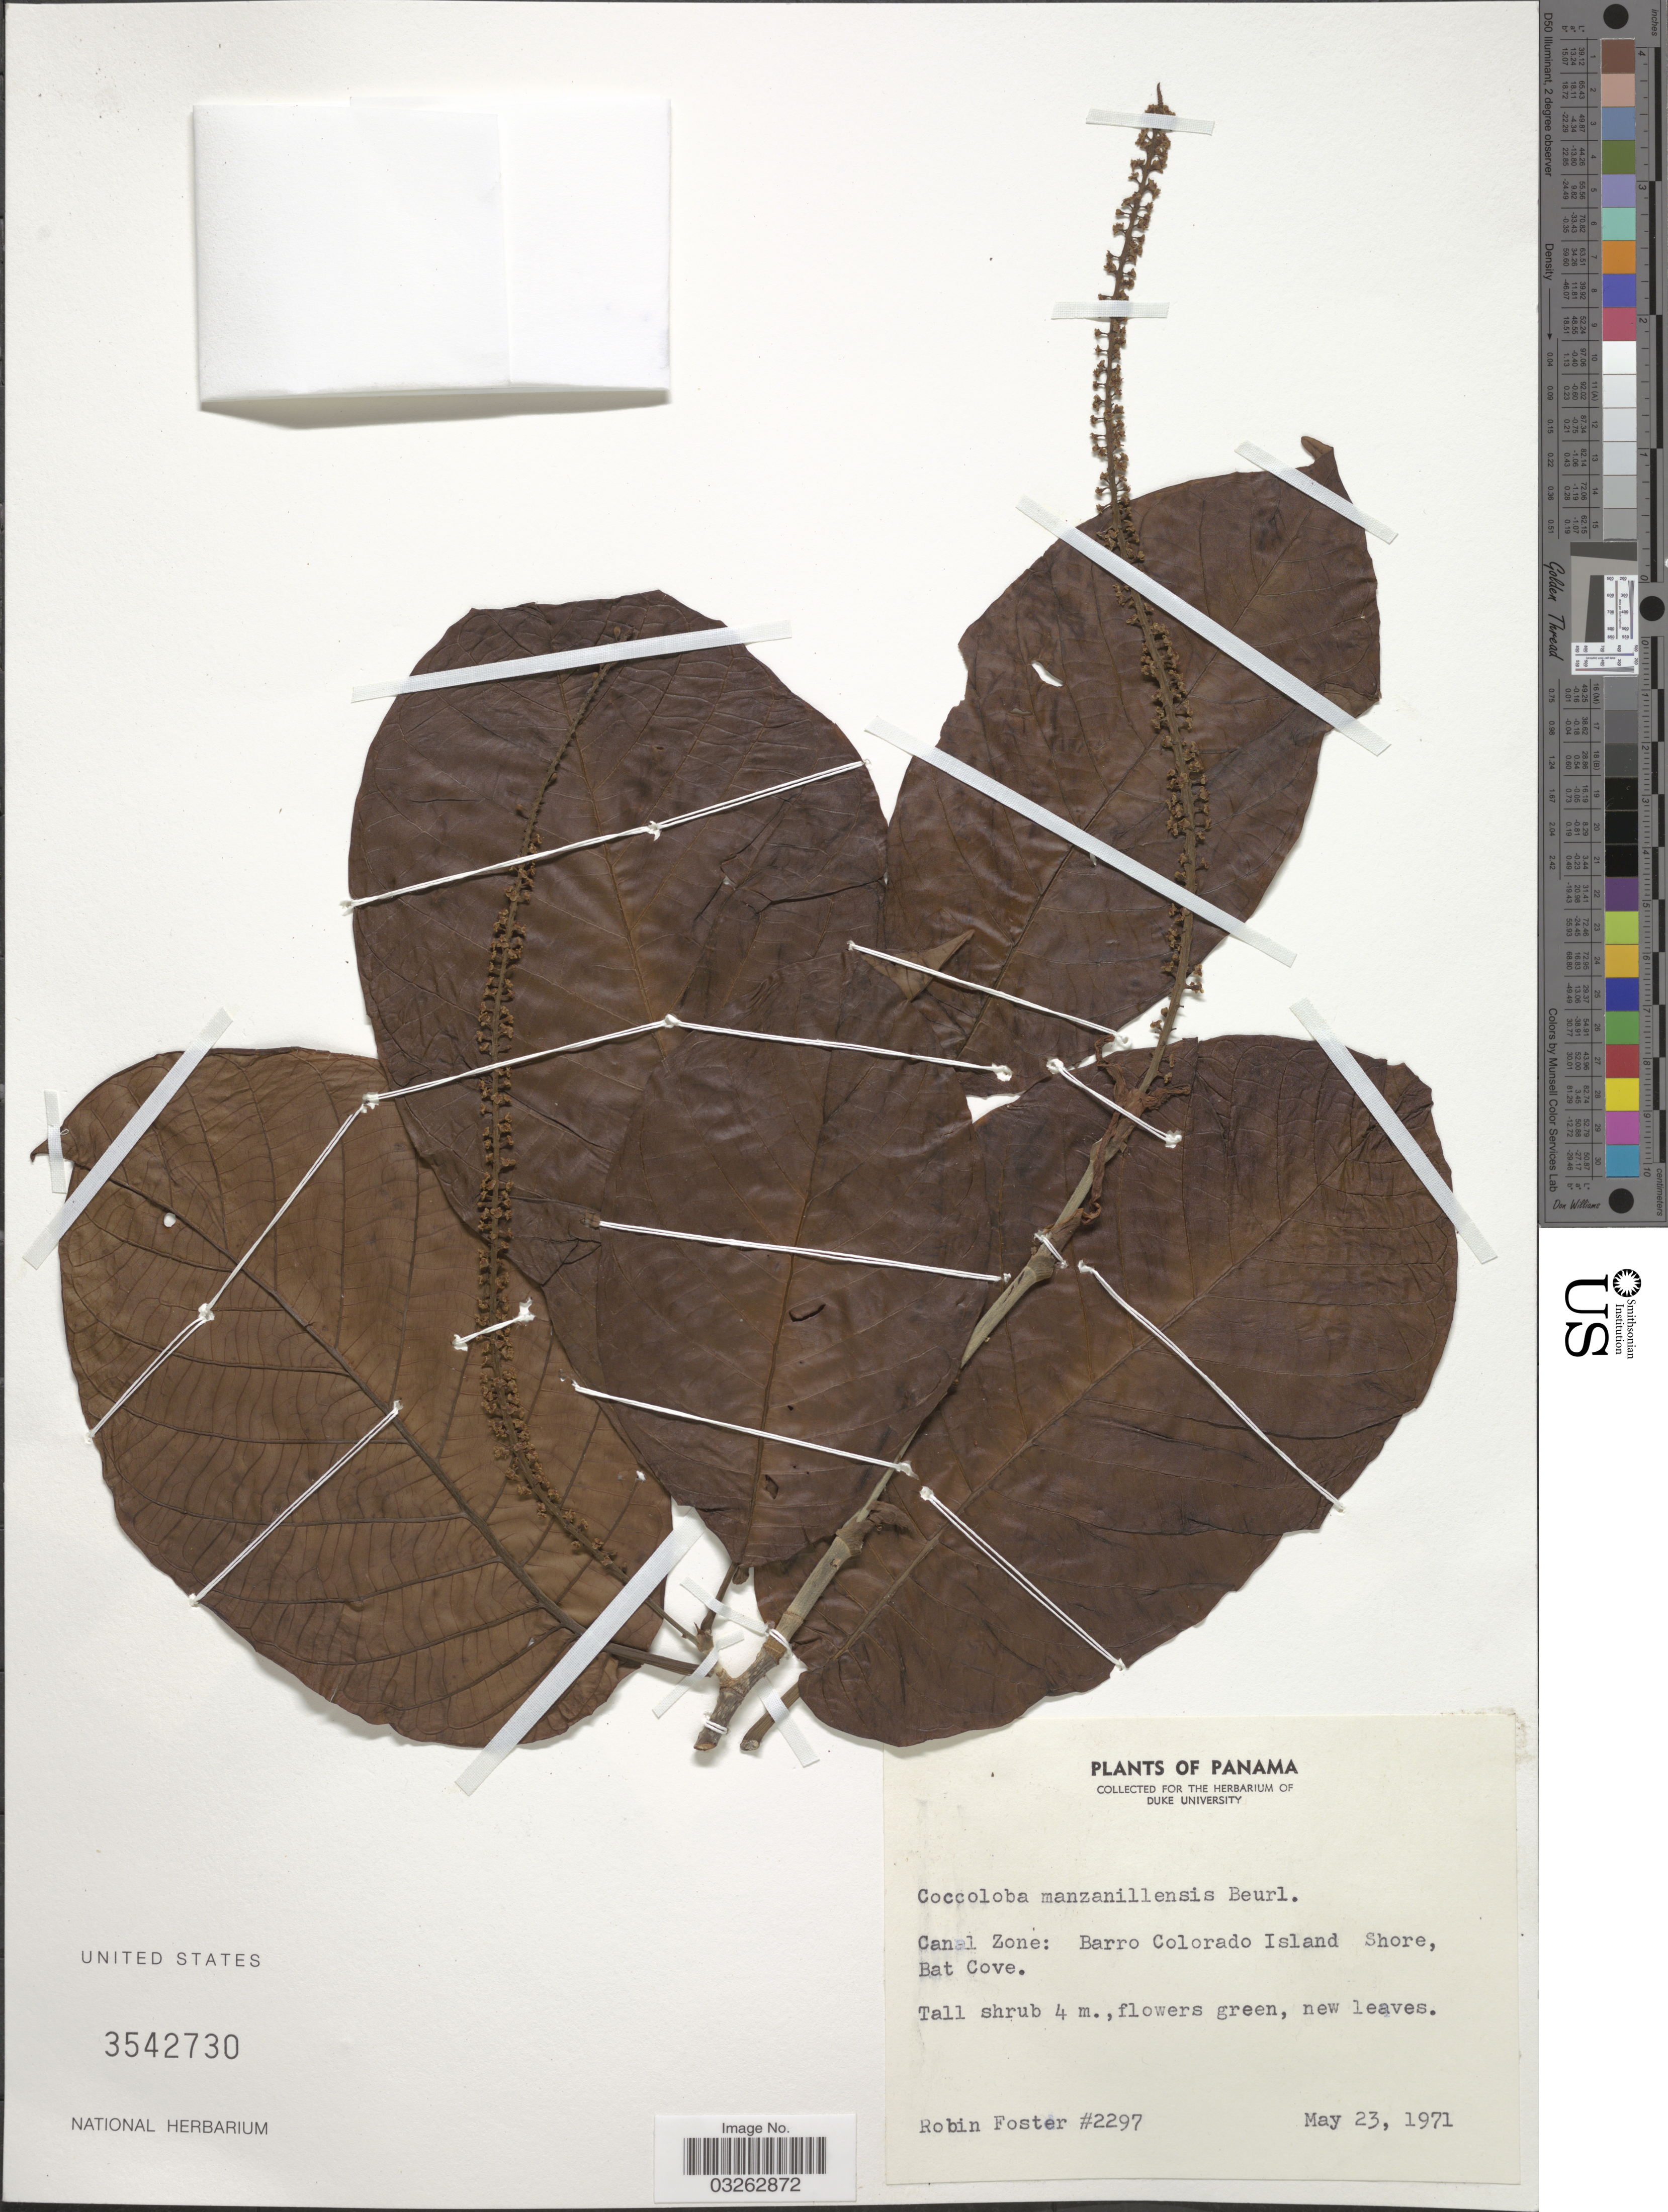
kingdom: Plantae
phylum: Tracheophyta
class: Magnoliopsida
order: Caryophyllales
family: Polygonaceae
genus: Coccoloba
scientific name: Coccoloba manzinellensis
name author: Beurl.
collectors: R. B. Foster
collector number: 2297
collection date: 1971-05-23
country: Panama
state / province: Panamá Oeste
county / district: Canal Zone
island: Barro Colorado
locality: Canal Zone: Barro Colorado Island Shore, Bat Cove.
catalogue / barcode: US 3542730